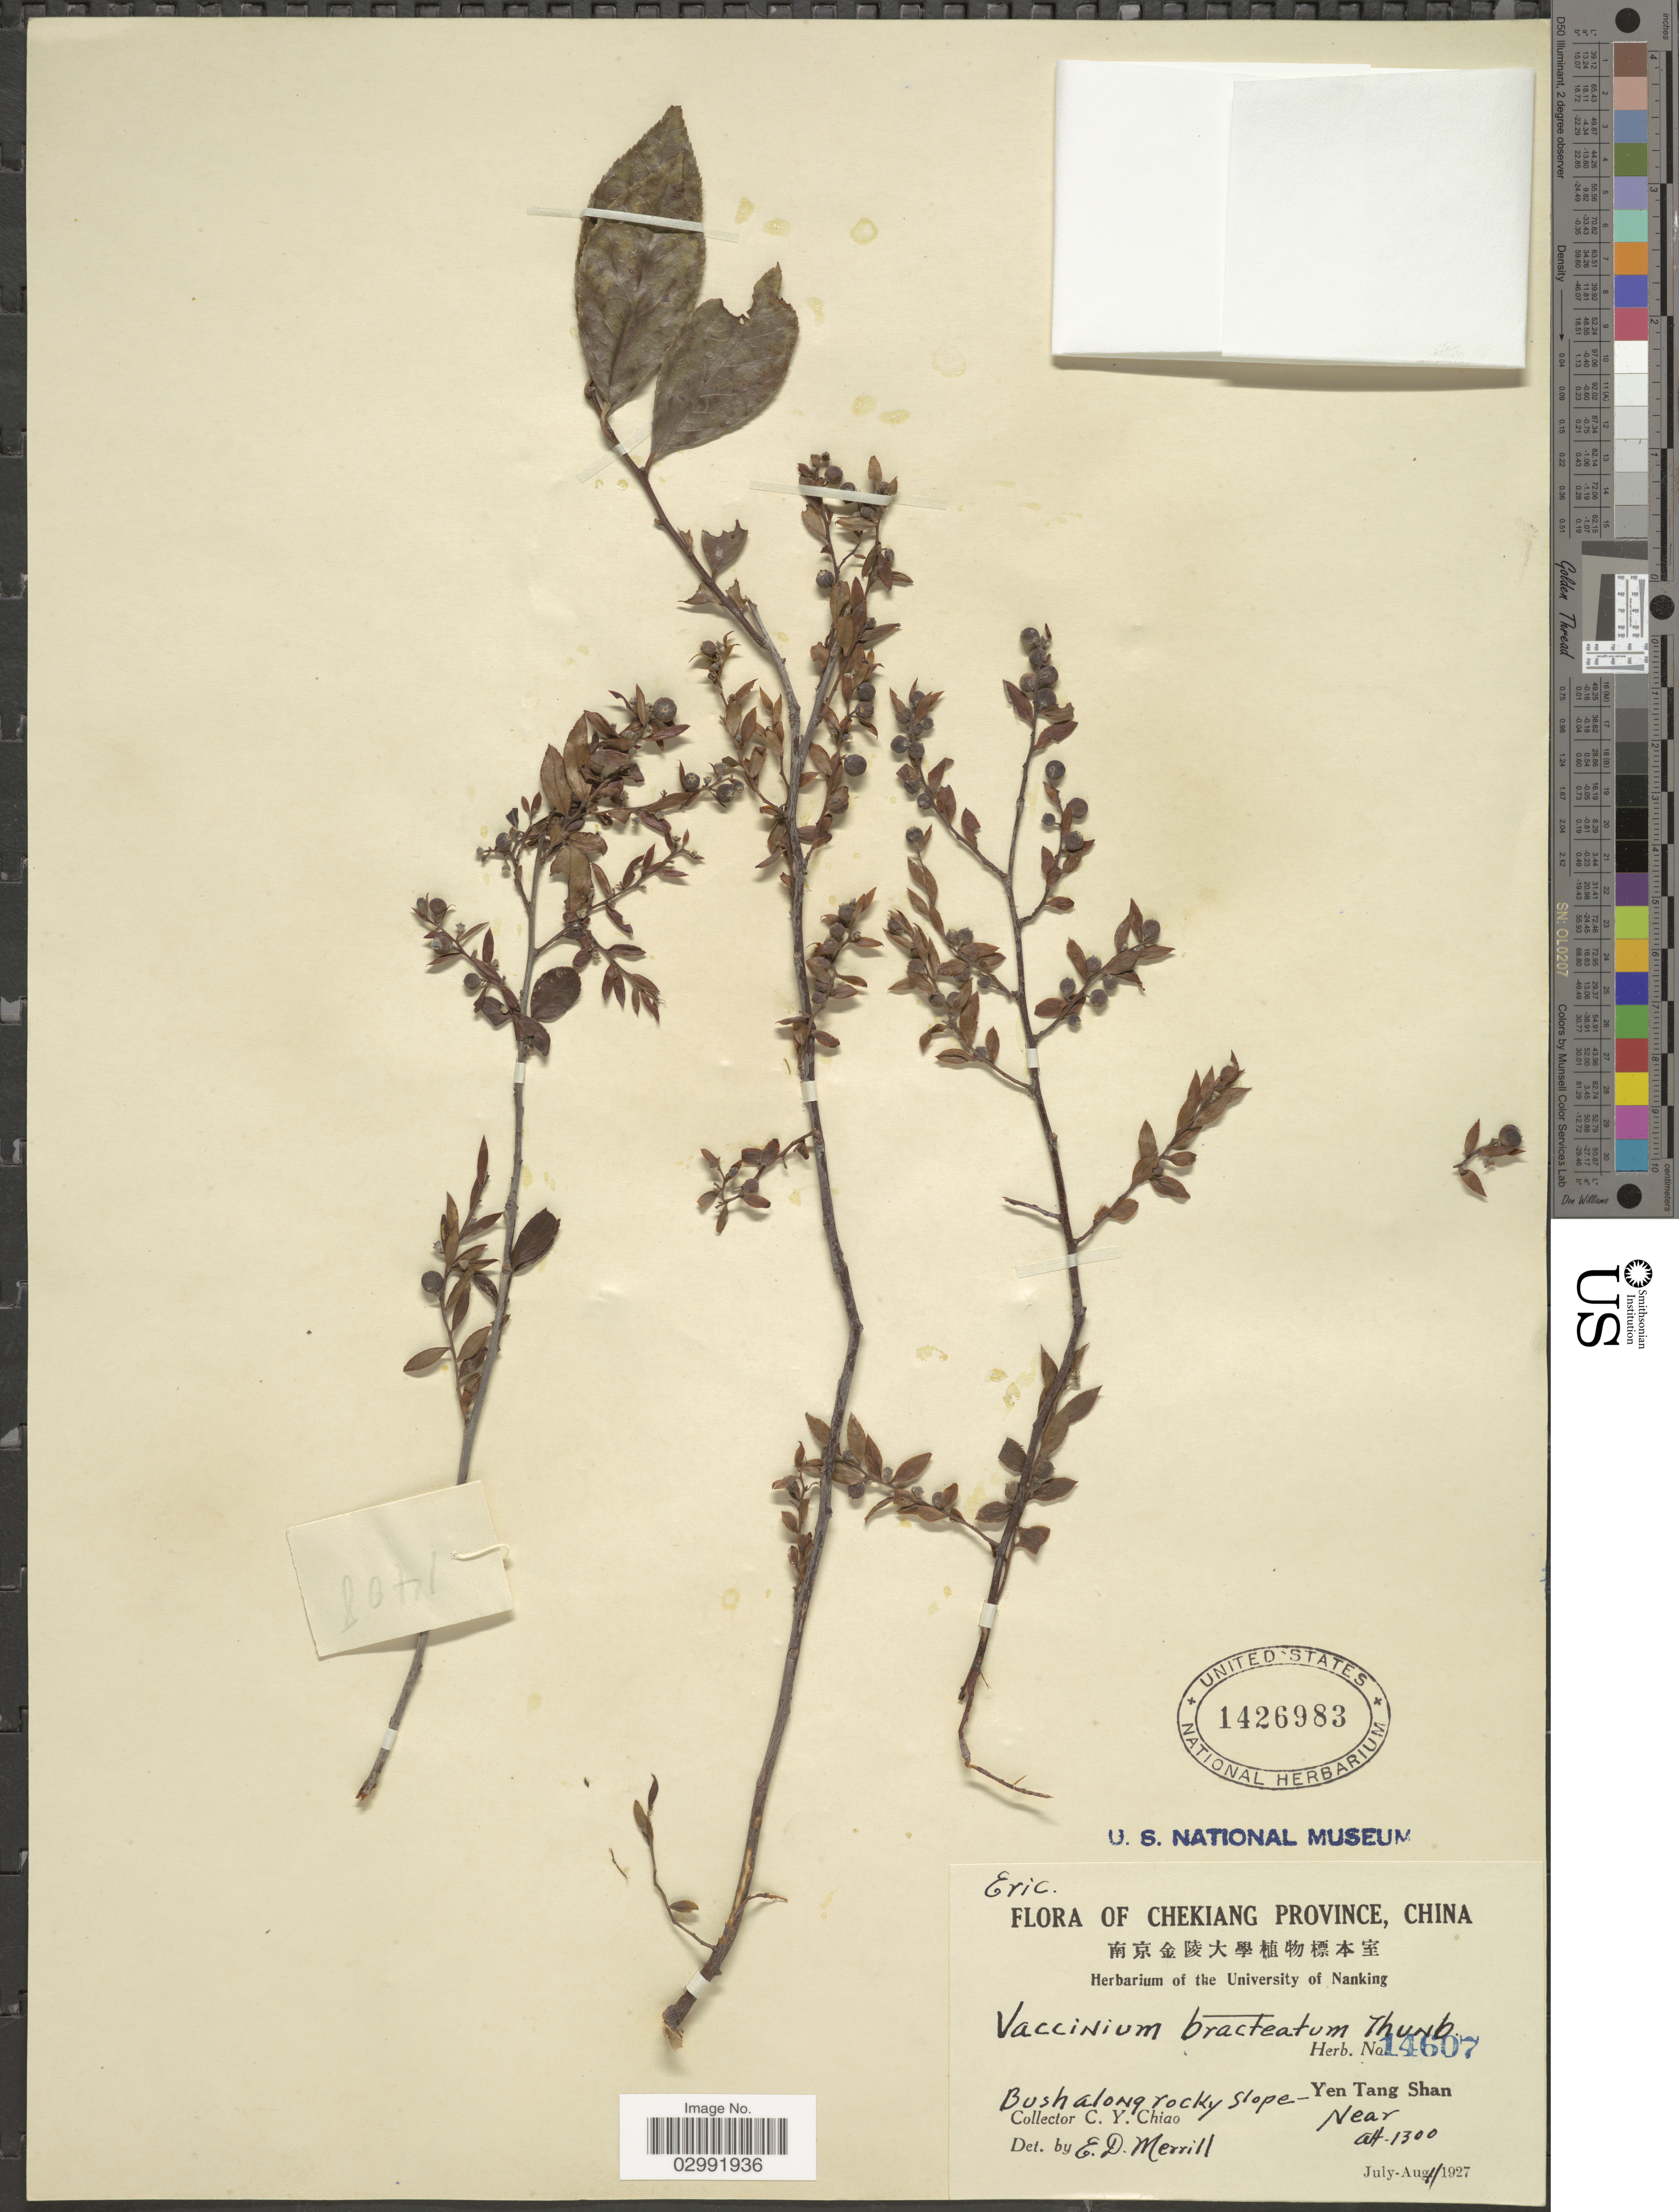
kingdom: Plantae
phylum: Tracheophyta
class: Magnoliopsida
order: Ericales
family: Ericaceae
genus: Vaccinium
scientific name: Vaccinium bracteatum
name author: Thunb.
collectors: C. Y. Chiao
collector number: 14607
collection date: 1927-08-11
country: China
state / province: Zhejiang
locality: Chekiang Province. Bush along rocky slope - Yen Tang Shan.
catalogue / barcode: US 1426983